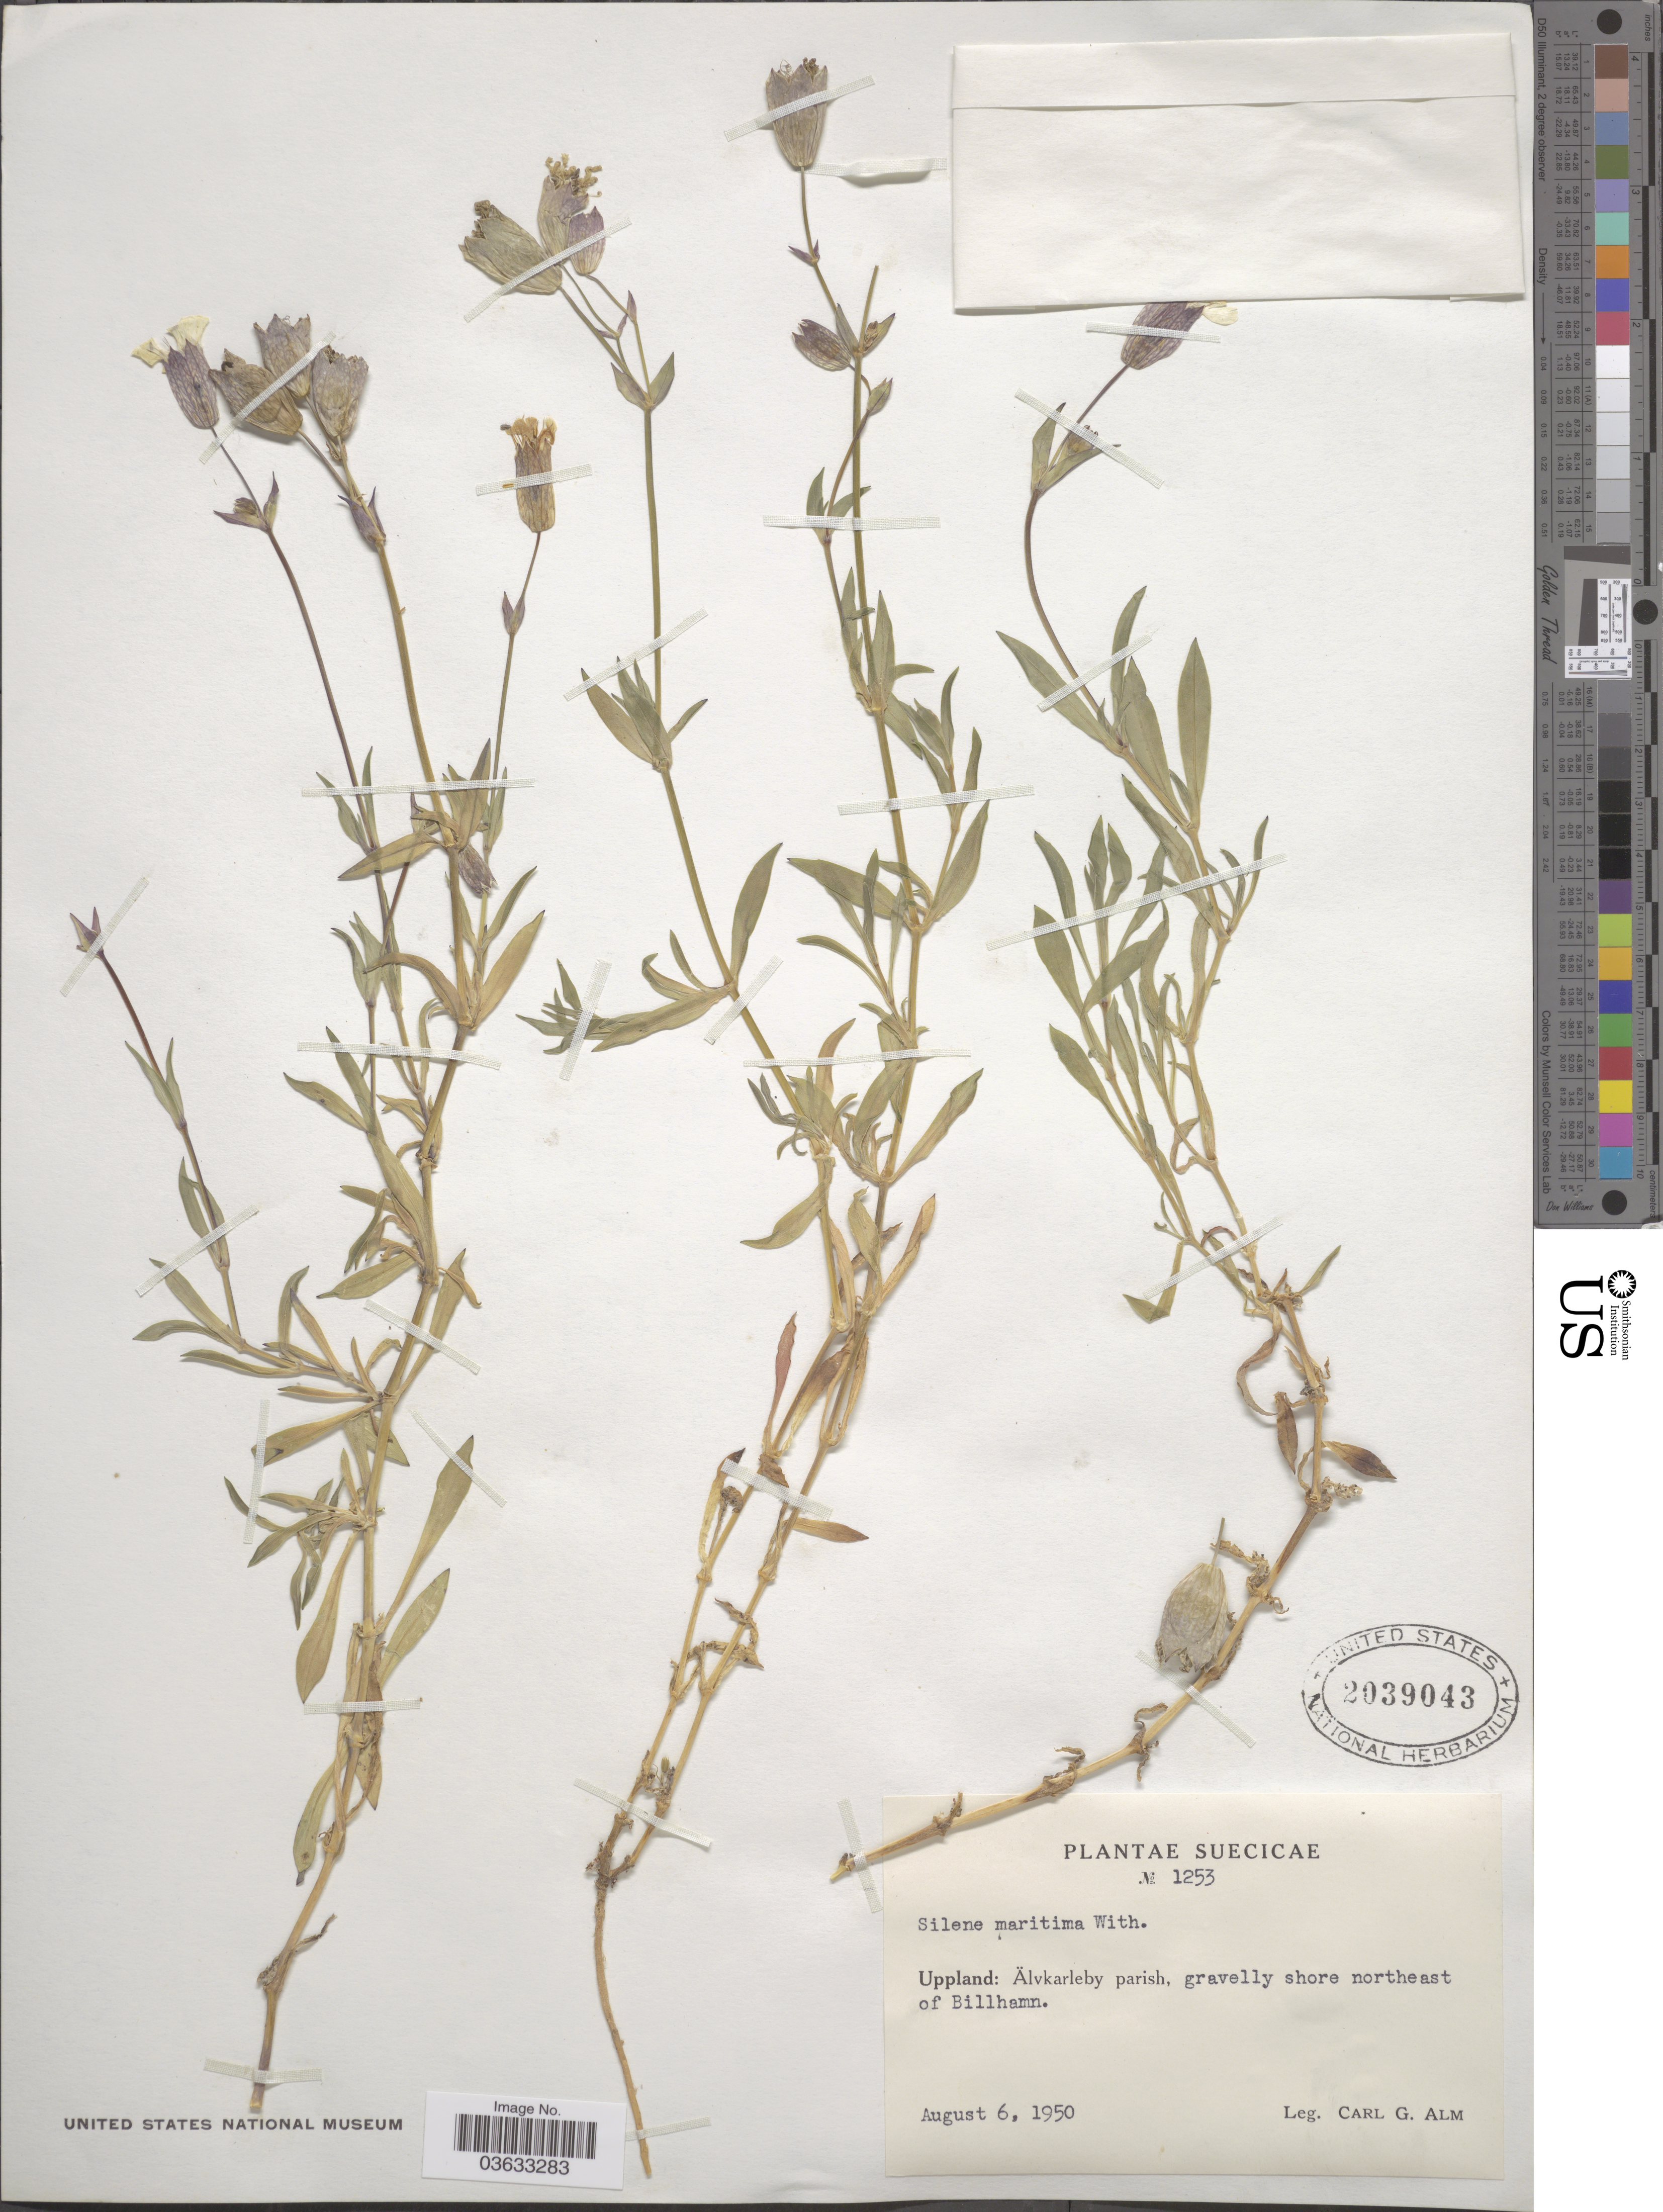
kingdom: Plantae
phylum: Tracheophyta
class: Magnoliopsida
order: Caryophyllales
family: Caryophyllaceae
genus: Silene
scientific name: Silene maritima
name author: With.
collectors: C. G. Alm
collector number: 1253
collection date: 1950-08-06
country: Sweden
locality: Suecicae. Uppland: Älvkarleby parish, gravelly shore northeast of Billhamn.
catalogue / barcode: US 2039043